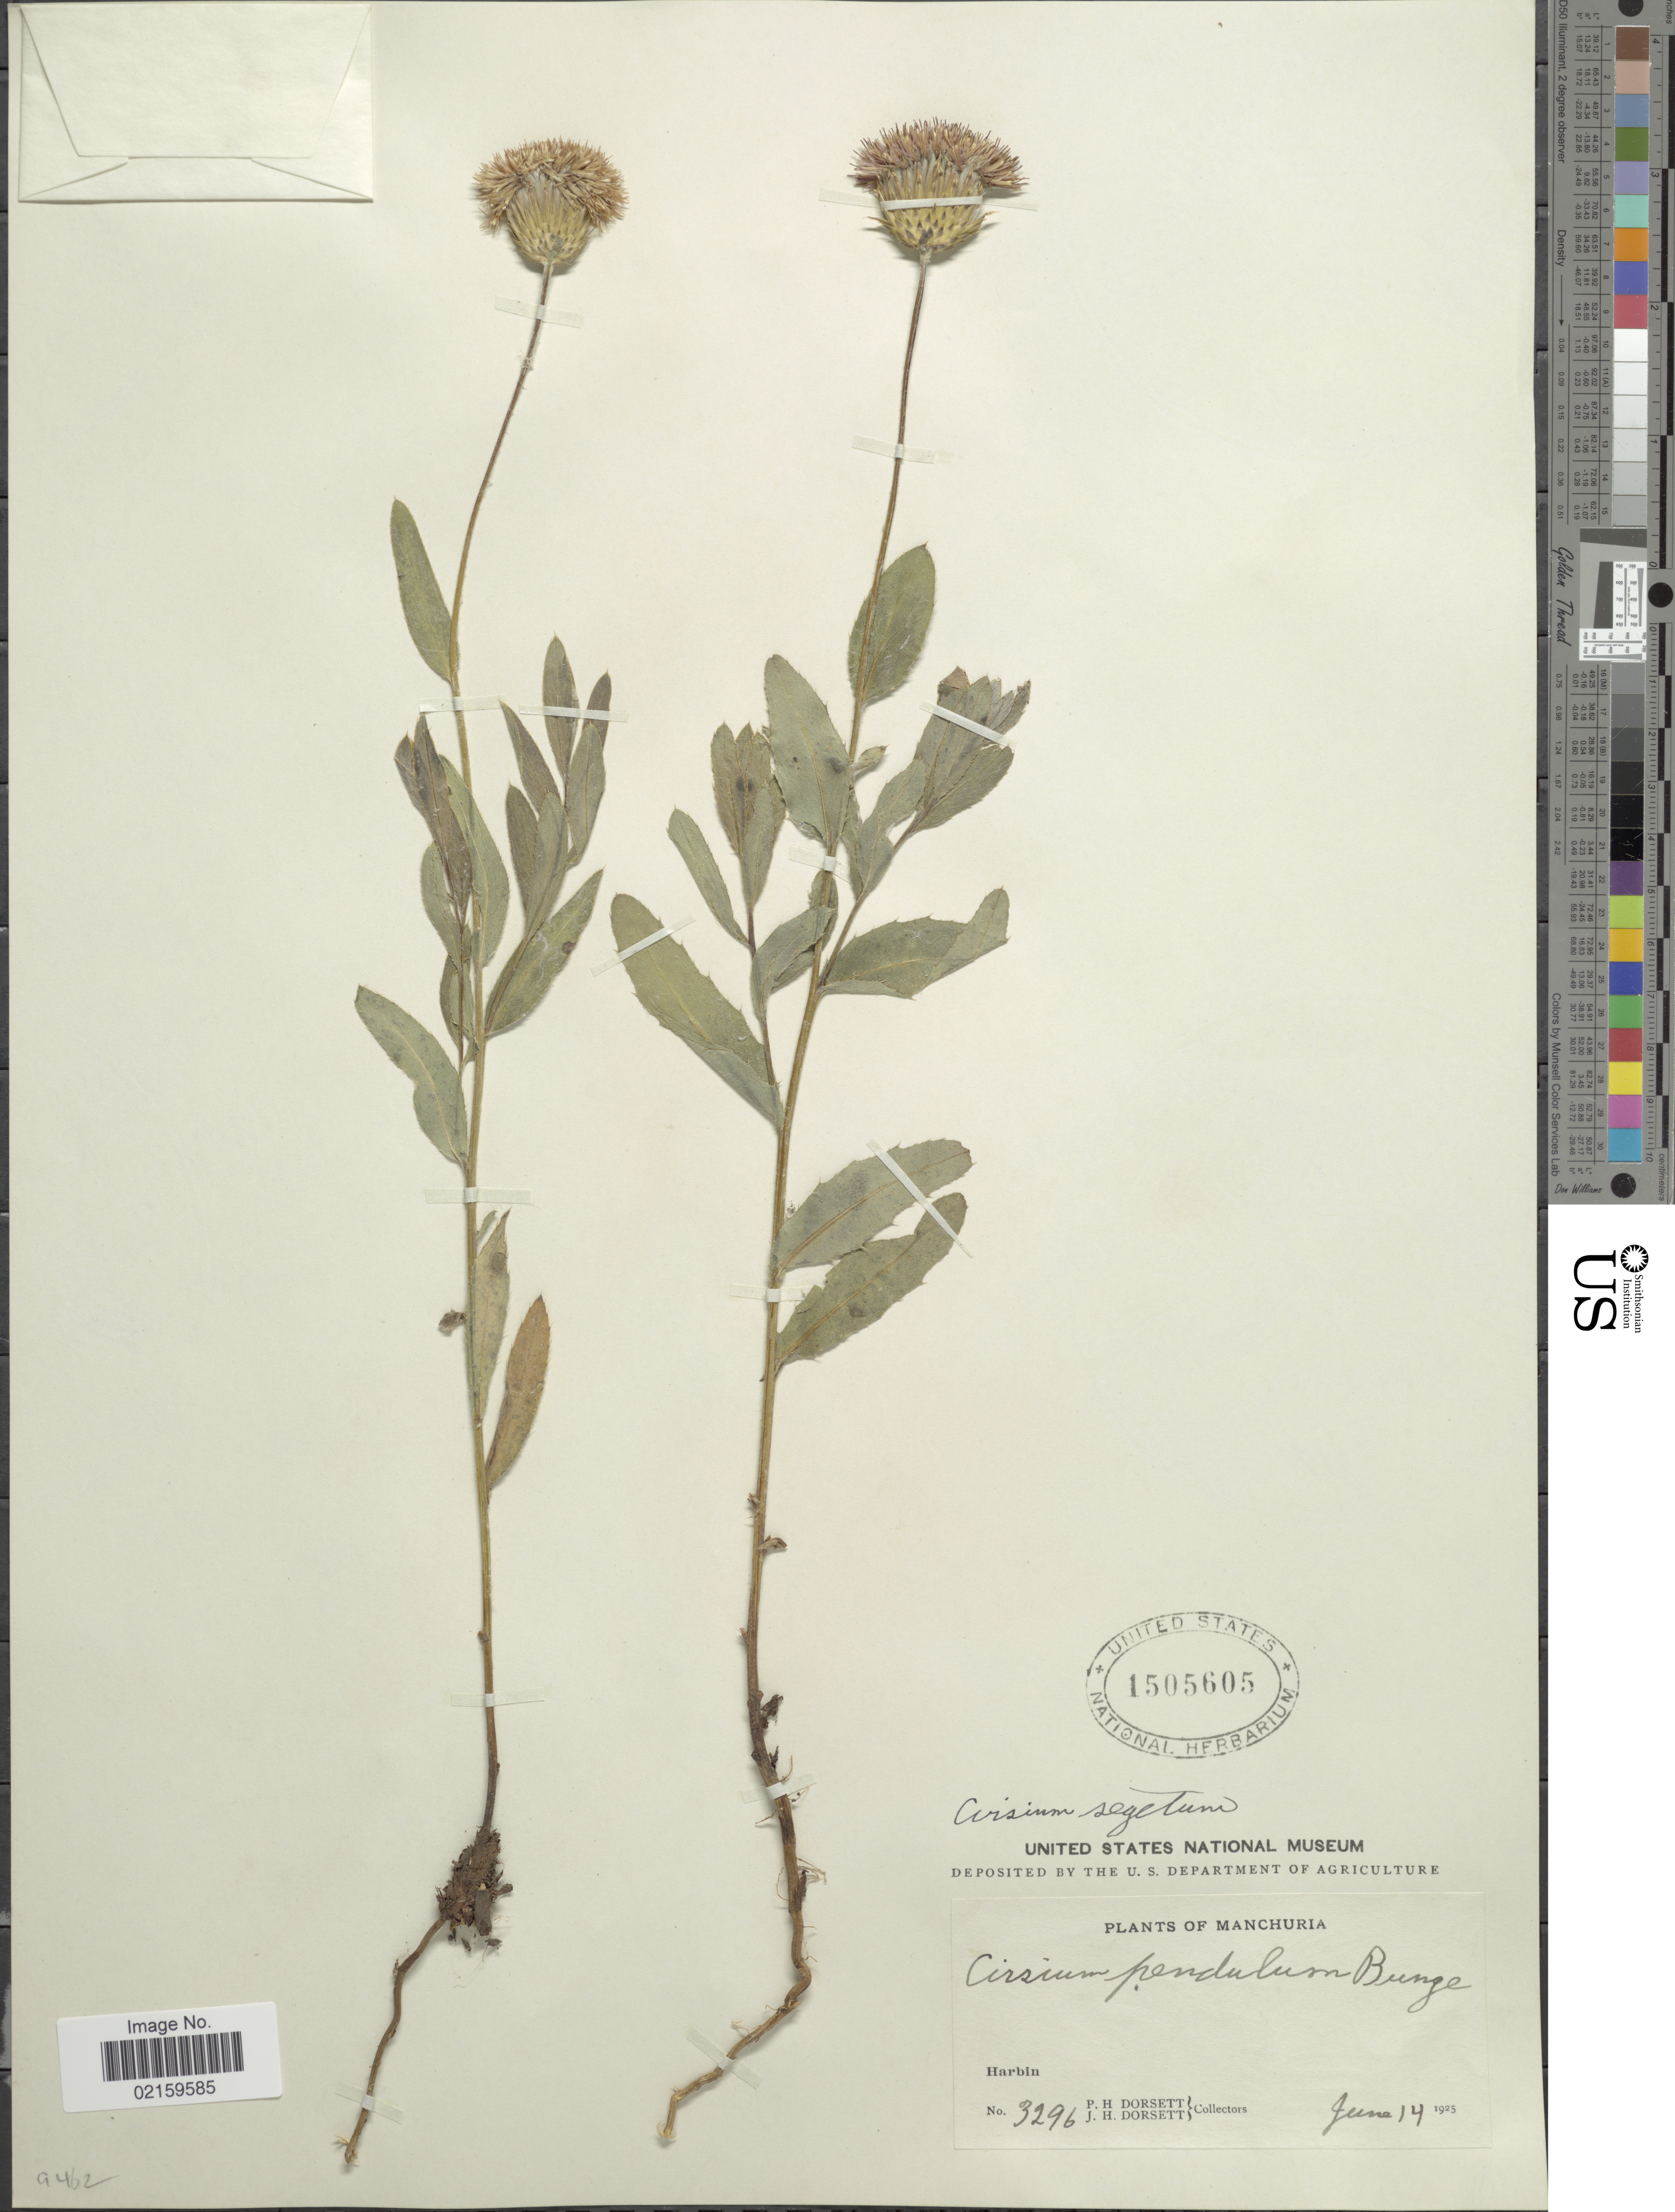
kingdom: Plantae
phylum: Tracheophyta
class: Magnoliopsida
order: Asterales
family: Asteraceae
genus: Breea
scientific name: Breea segeta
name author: (Bunge) Kitam.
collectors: P. H. Dorsett & J. Dorsett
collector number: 3296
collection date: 1925-06-14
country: China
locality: Manchuria. Harbin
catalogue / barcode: US 1505605